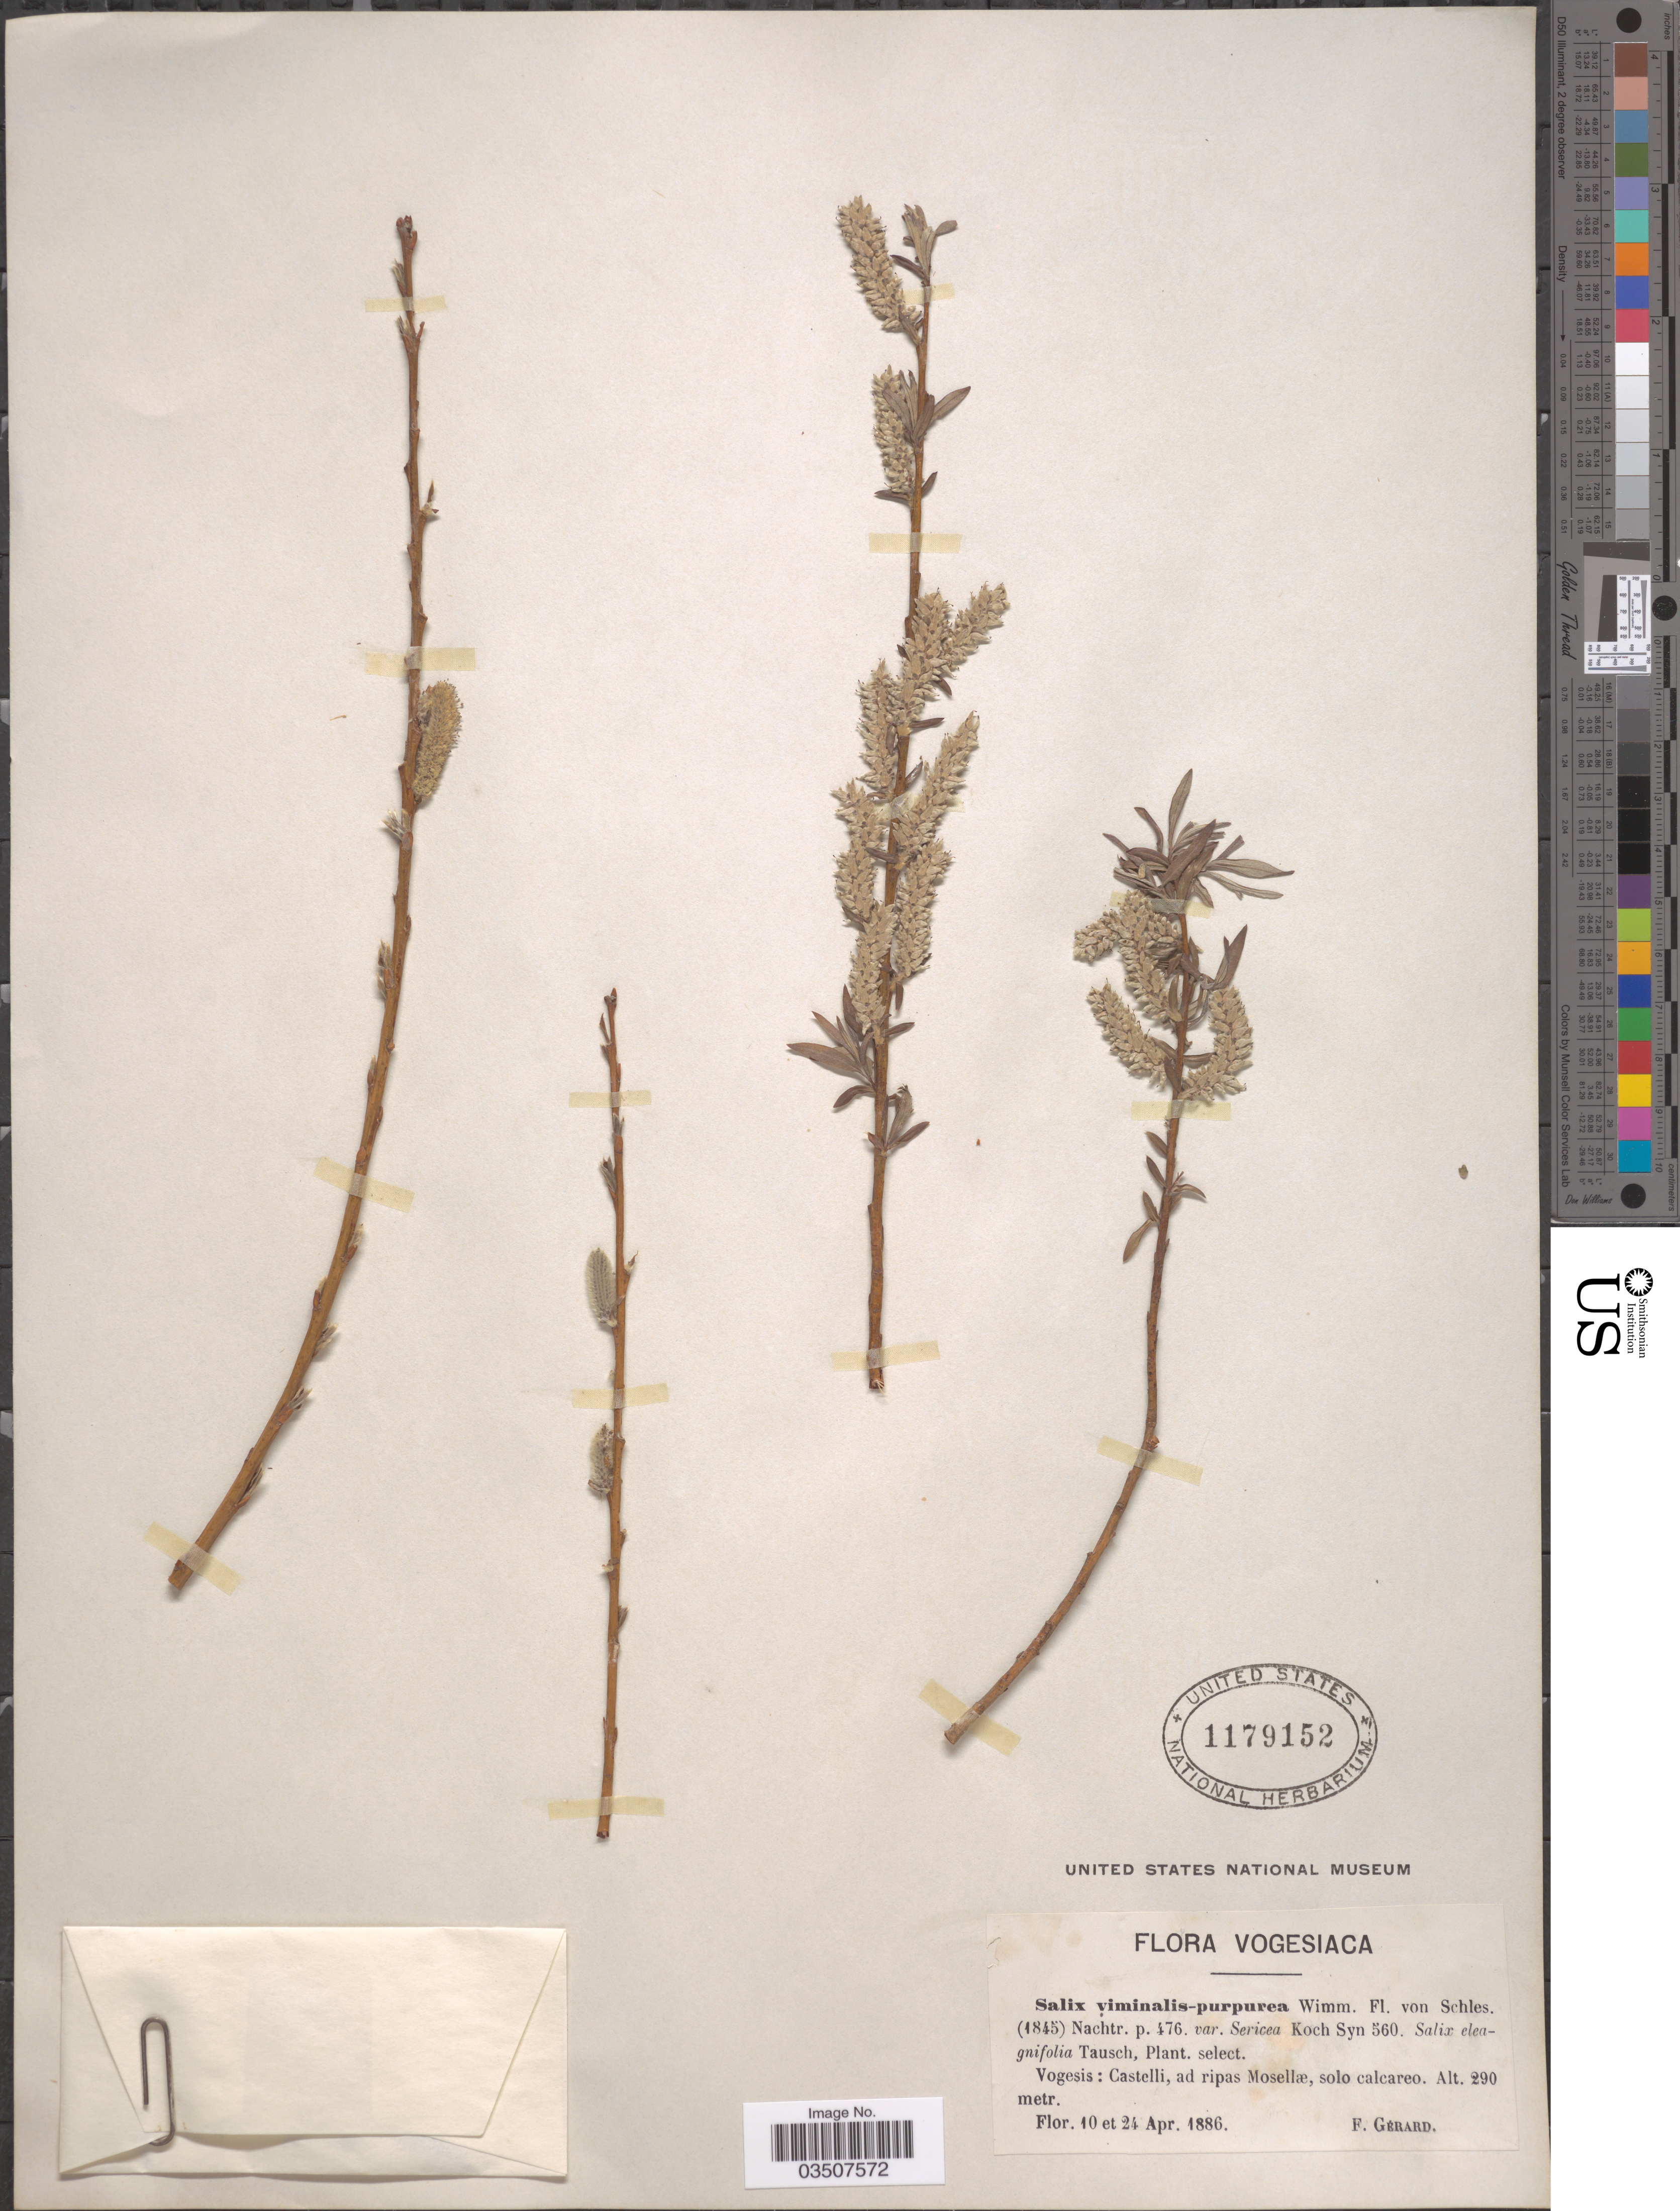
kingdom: Plantae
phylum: Tracheophyta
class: Magnoliopsida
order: Malpighiales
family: Salicaceae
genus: Salix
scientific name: Salix viminalis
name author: L.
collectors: F. Gérard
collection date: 1886-04-10/1886-04-24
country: France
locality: Vogesis: Castelli, ad ripas Mosellæ, solo calcareo.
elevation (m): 290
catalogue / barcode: US 1179152